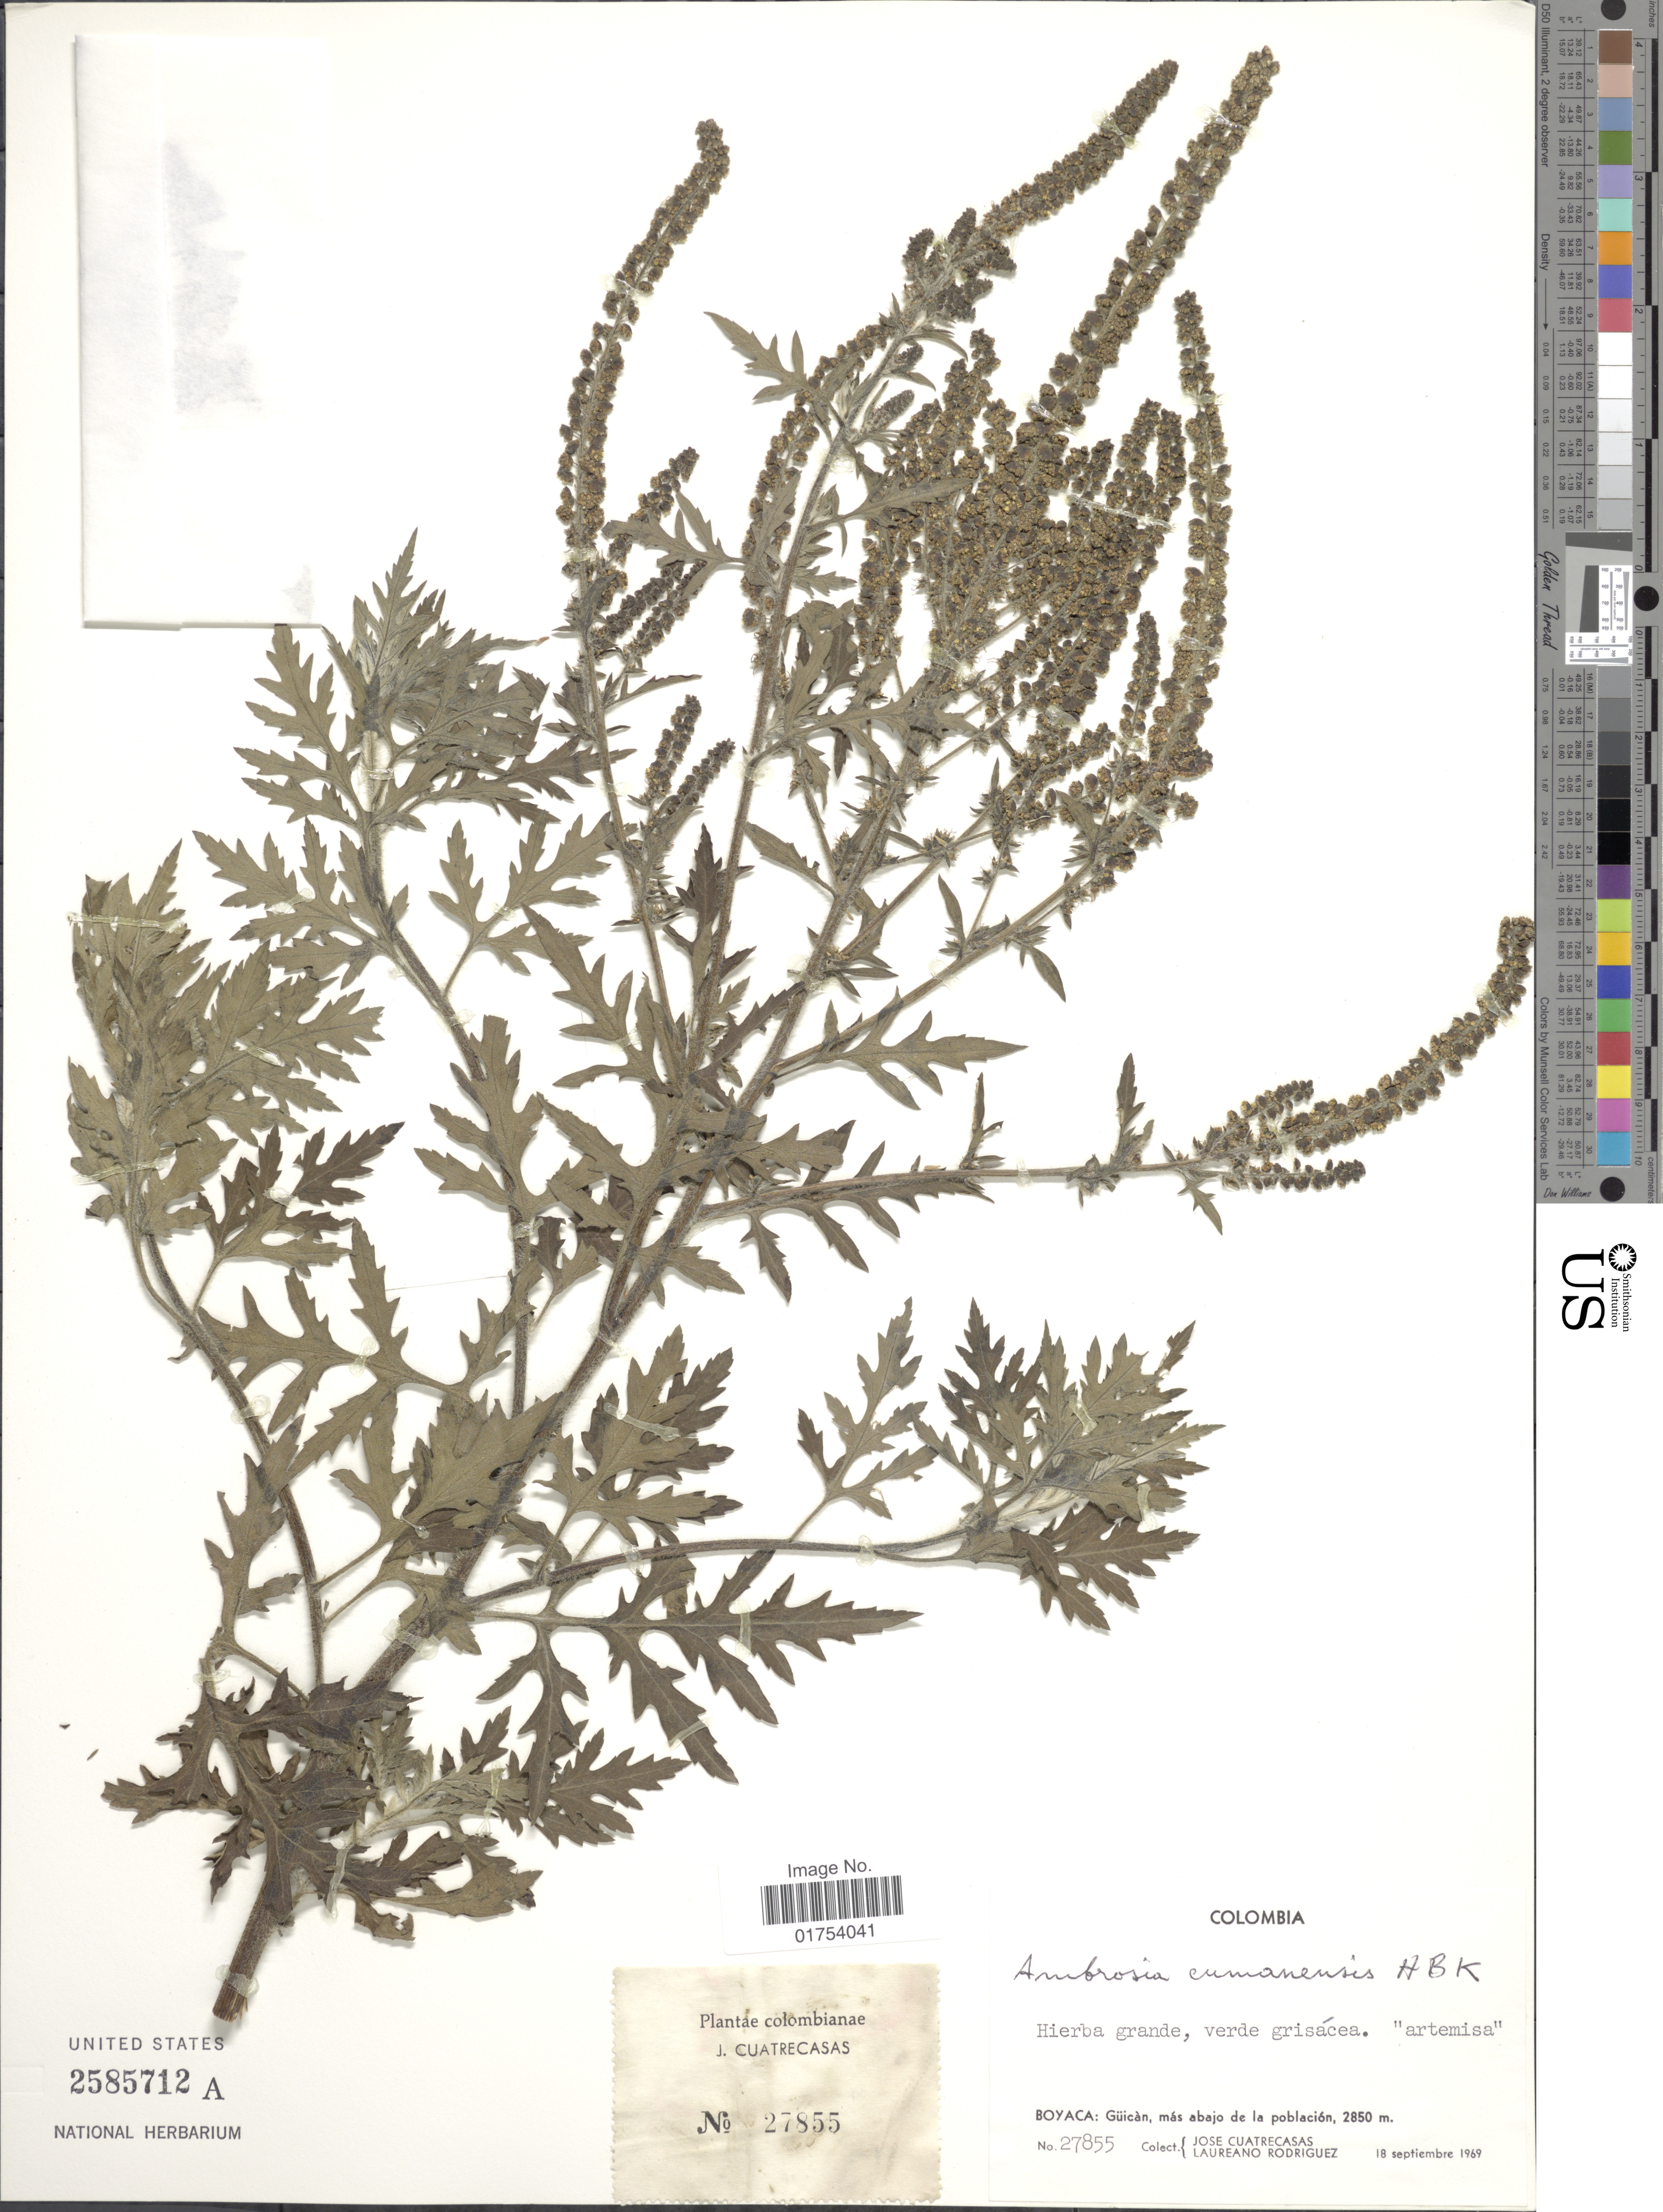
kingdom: Plantae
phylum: Tracheophyta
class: Magnoliopsida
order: Asterales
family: Asteraceae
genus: Ambrosia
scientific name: Ambrosia peruviana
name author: Willd.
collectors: J. Cuatrecasas & L. Rodriguez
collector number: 27855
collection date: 1969-09-18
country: Colombia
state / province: Boyacá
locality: Güican, mas abajo de la poblacion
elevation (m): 2850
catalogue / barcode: US 2585712A